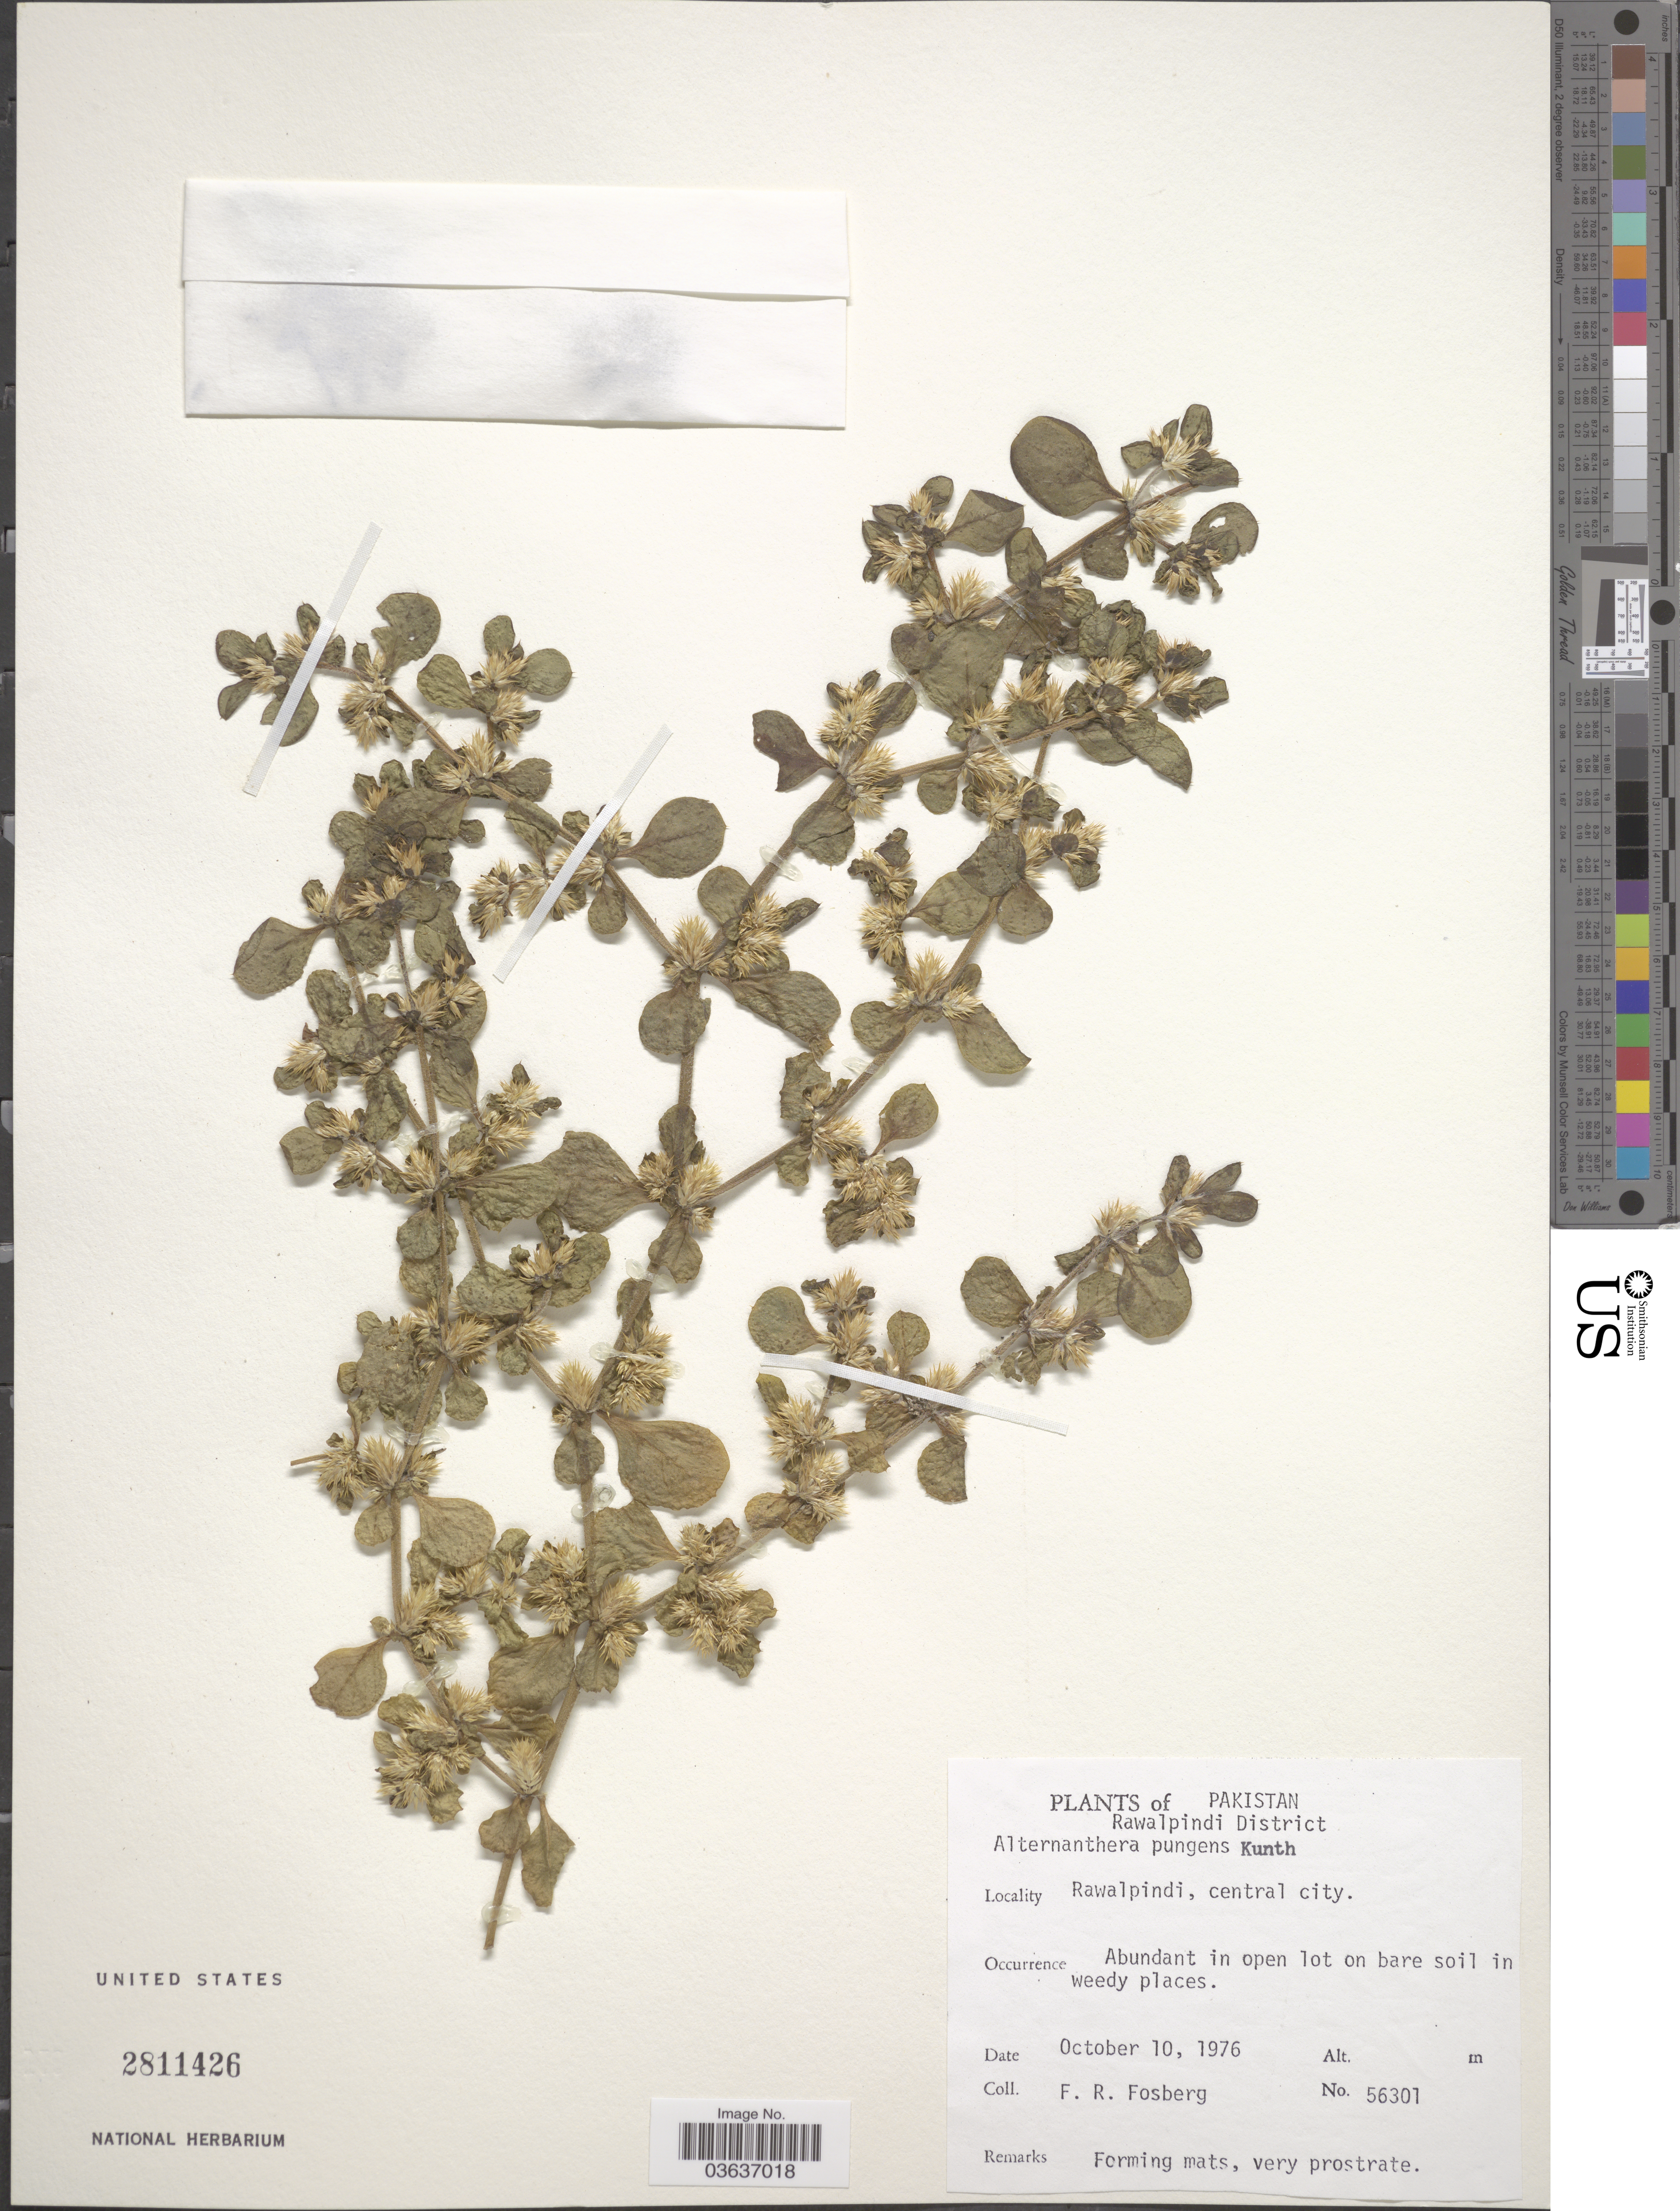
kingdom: Plantae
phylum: Tracheophyta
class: Magnoliopsida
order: Caryophyllales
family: Amaranthaceae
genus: Alternanthera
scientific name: Alternanthera pungens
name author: Kunth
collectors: F. R. Fosberg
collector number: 56301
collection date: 1976-10-10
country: Pakistan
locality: Rawalpindi District. Rawalpindi, central city.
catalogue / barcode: US 2811426